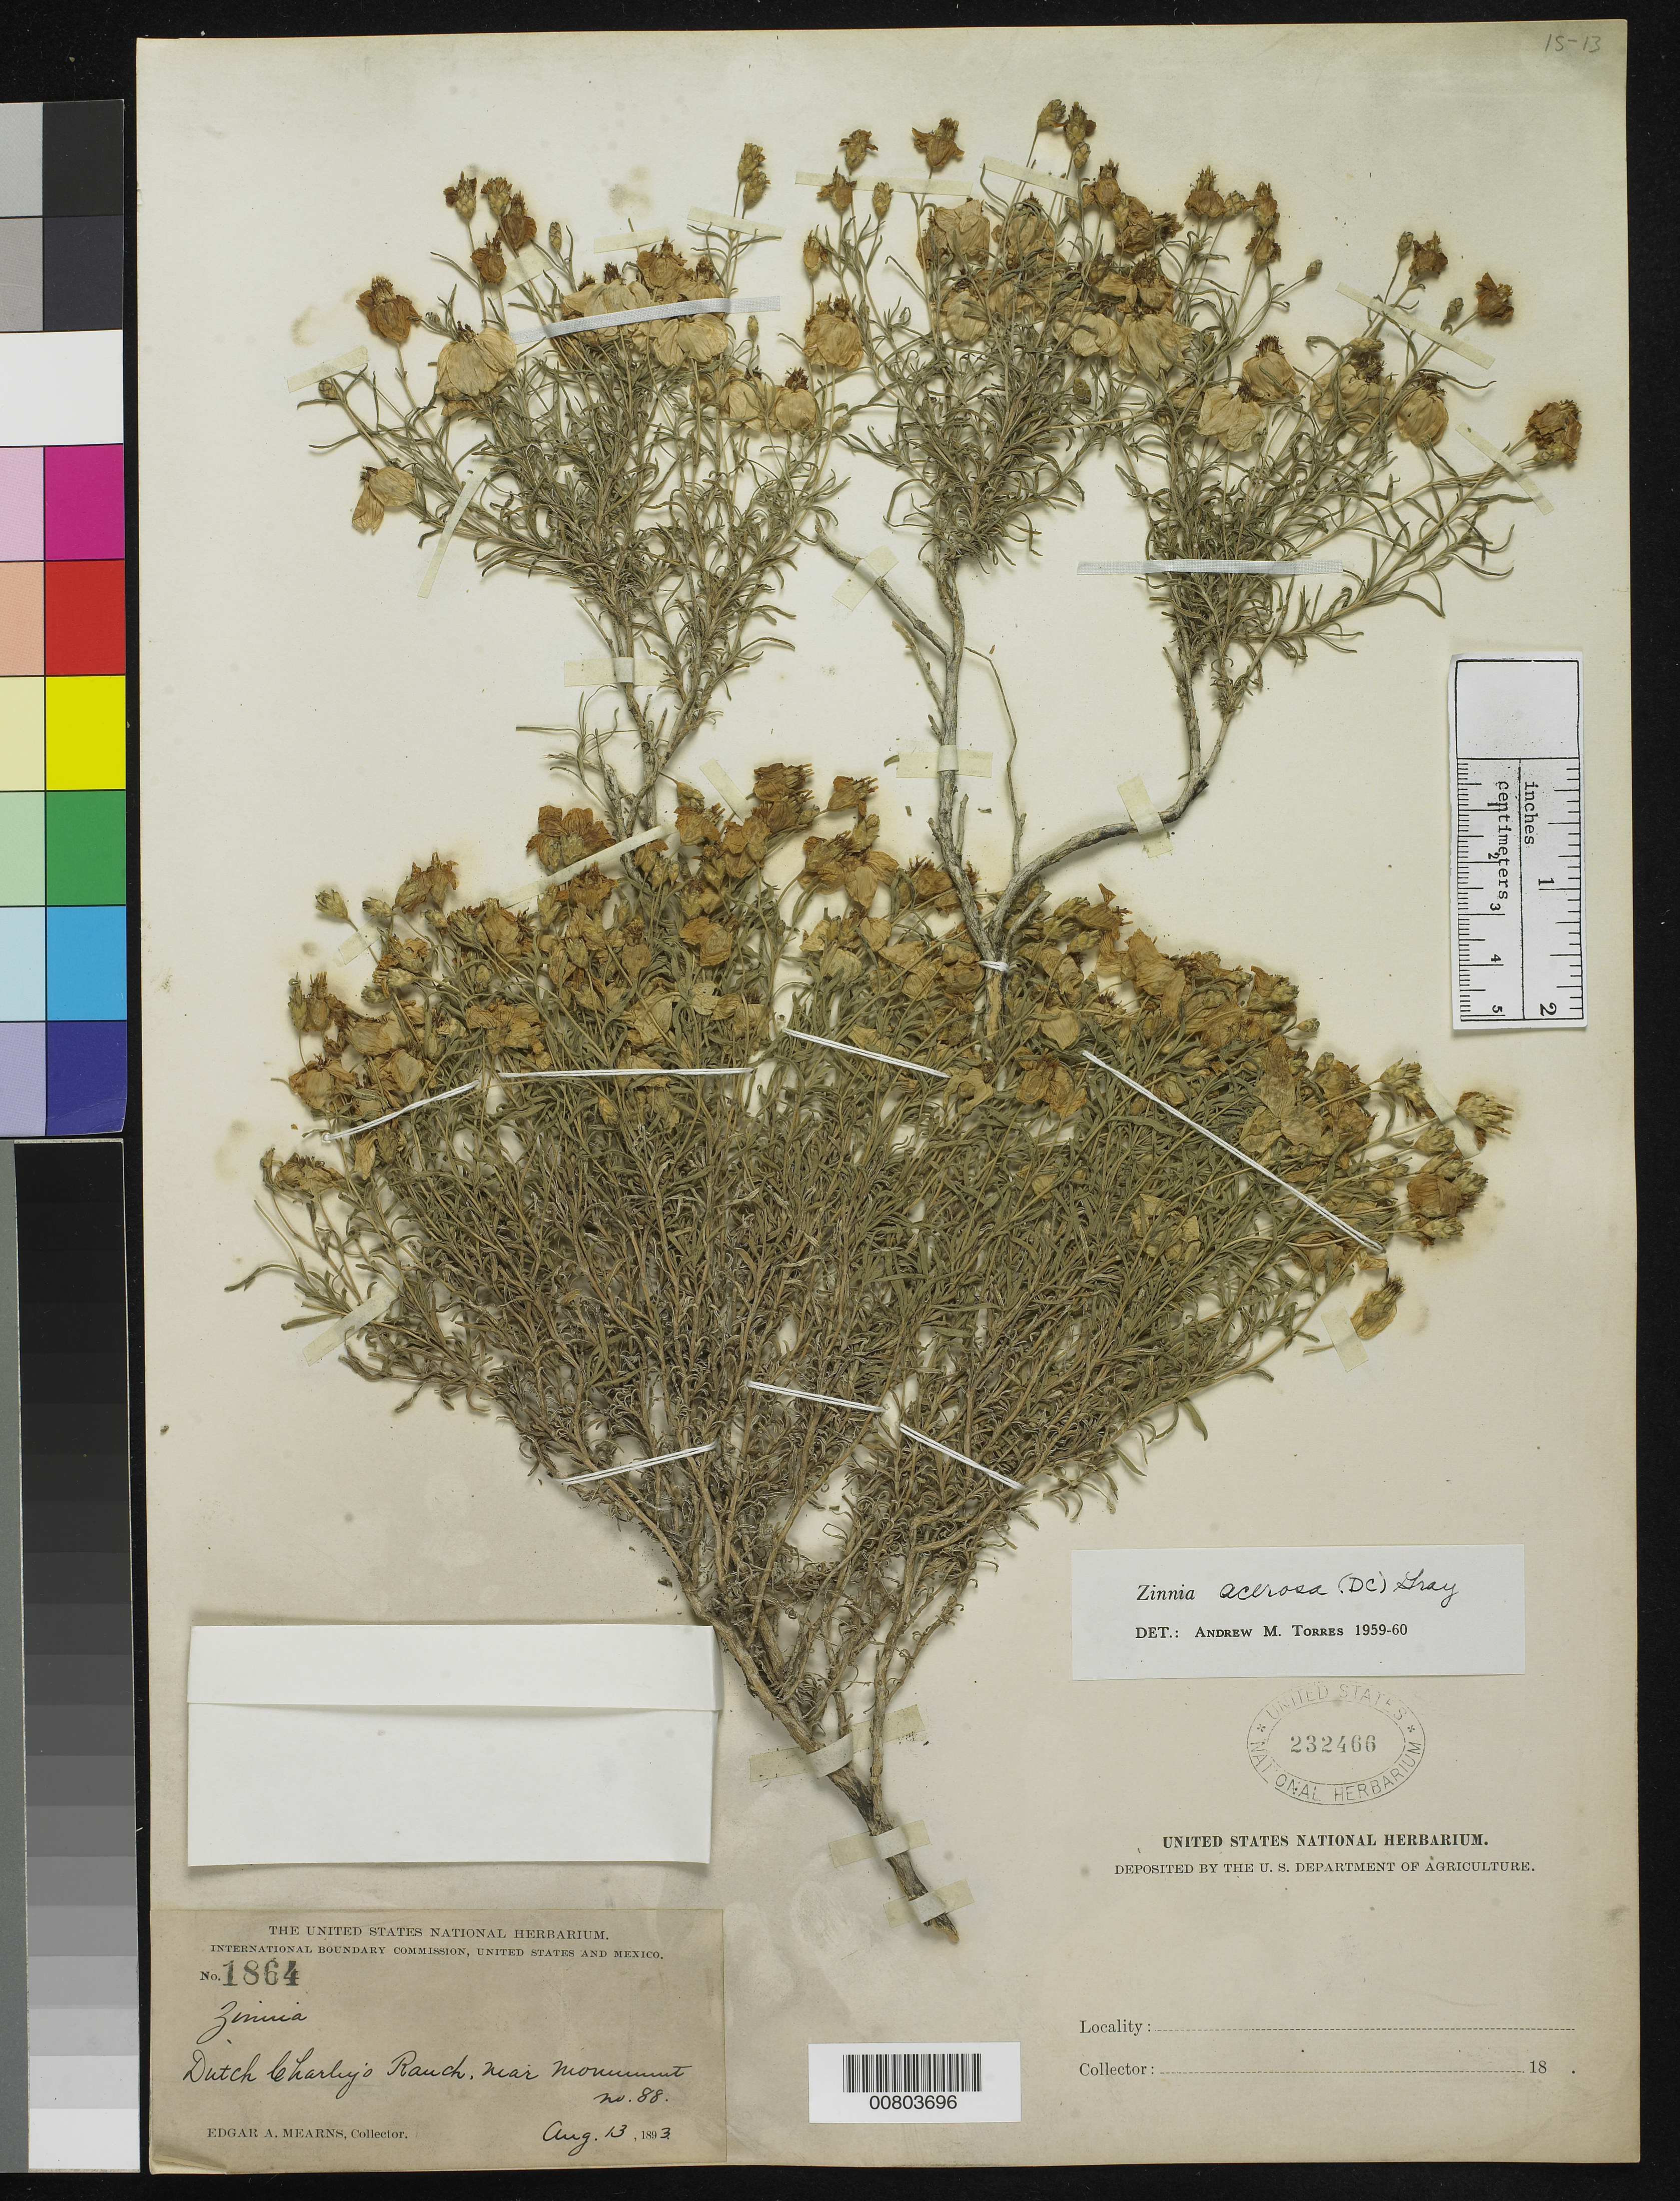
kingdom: Plantae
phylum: Tracheophyta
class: Magnoliopsida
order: Asterales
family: Asteraceae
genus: Zinnia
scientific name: Zinnia acerosa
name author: (DC.) A. Gray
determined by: Torres, A. M.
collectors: E. A. Mearns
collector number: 1864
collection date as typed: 13 Aug 1893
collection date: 1893-08-13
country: United States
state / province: Arizona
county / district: Cochise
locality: Dutch Charley's Ranch, near monument no. 88.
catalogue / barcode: US 232466